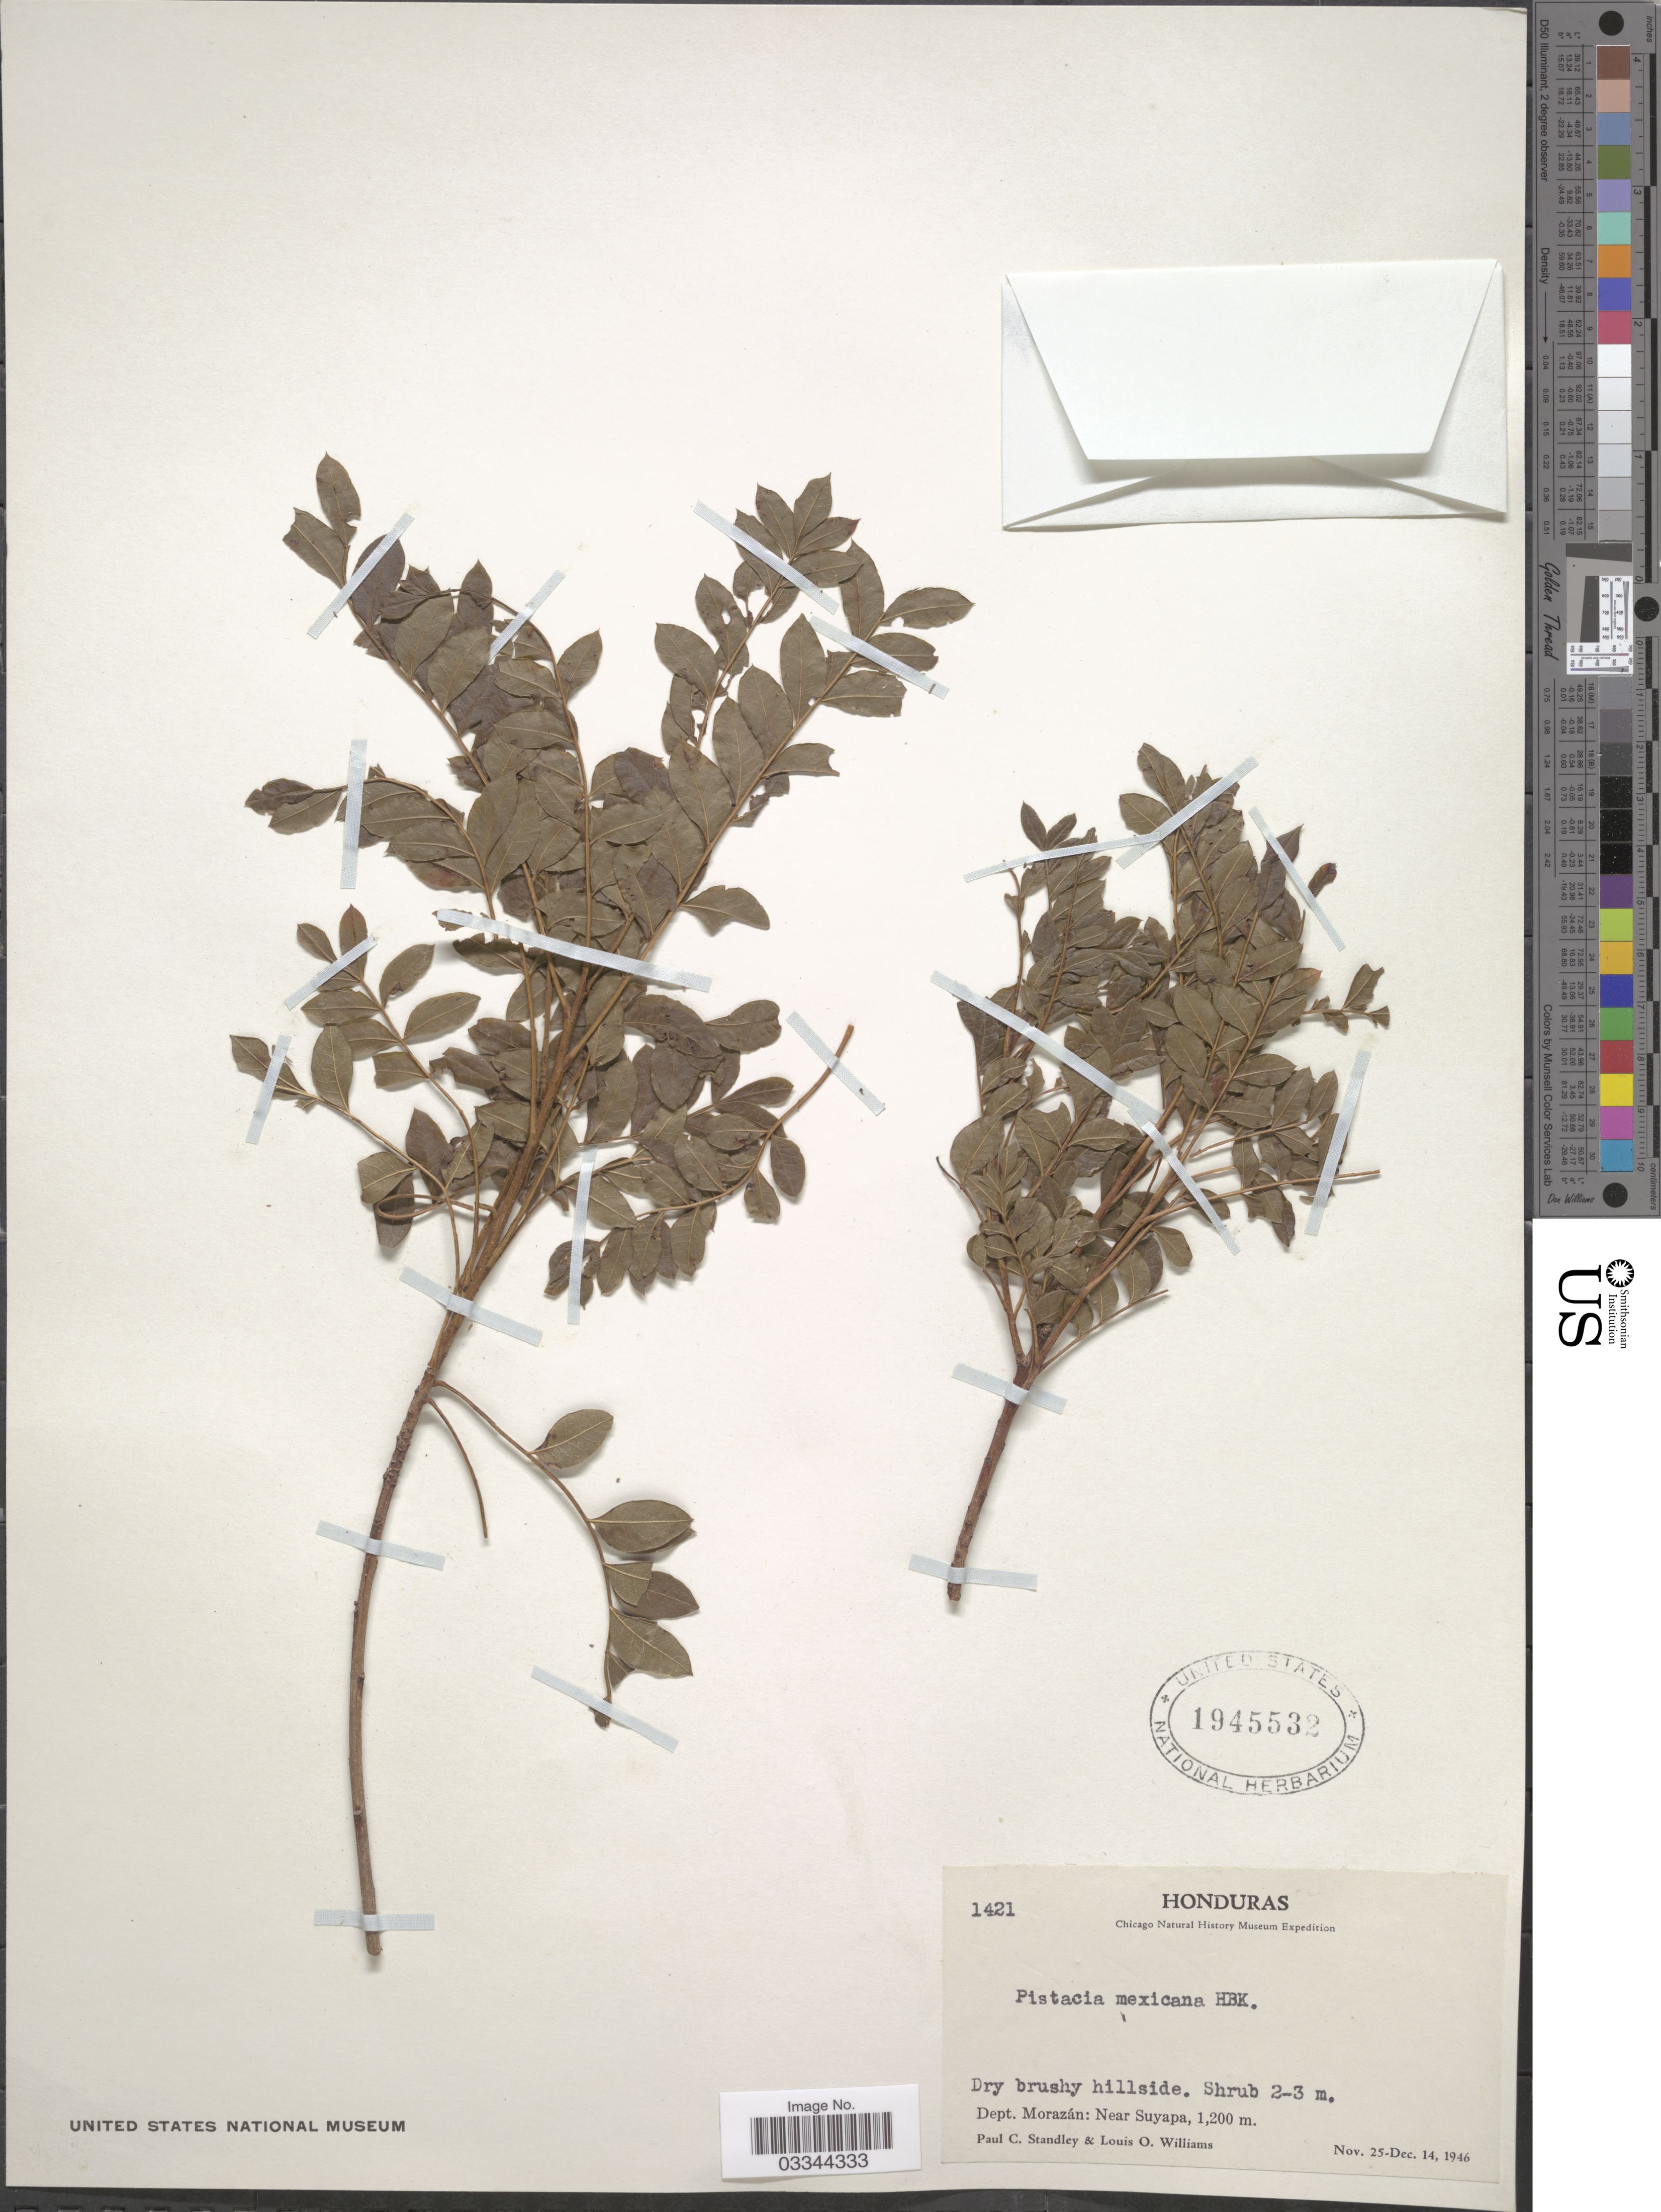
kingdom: Plantae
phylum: Tracheophyta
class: Magnoliopsida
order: Sapindales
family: Anacardiaceae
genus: Pistacia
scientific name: Pistacia mexicana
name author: Kunth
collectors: P. C. Standley & L. O. Williams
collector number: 1421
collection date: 1946-11-25/1946-12-14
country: Honduras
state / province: Fco. Morazán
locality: Dept. Morazán: Near Suyapa.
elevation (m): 1200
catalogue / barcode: US 1945532